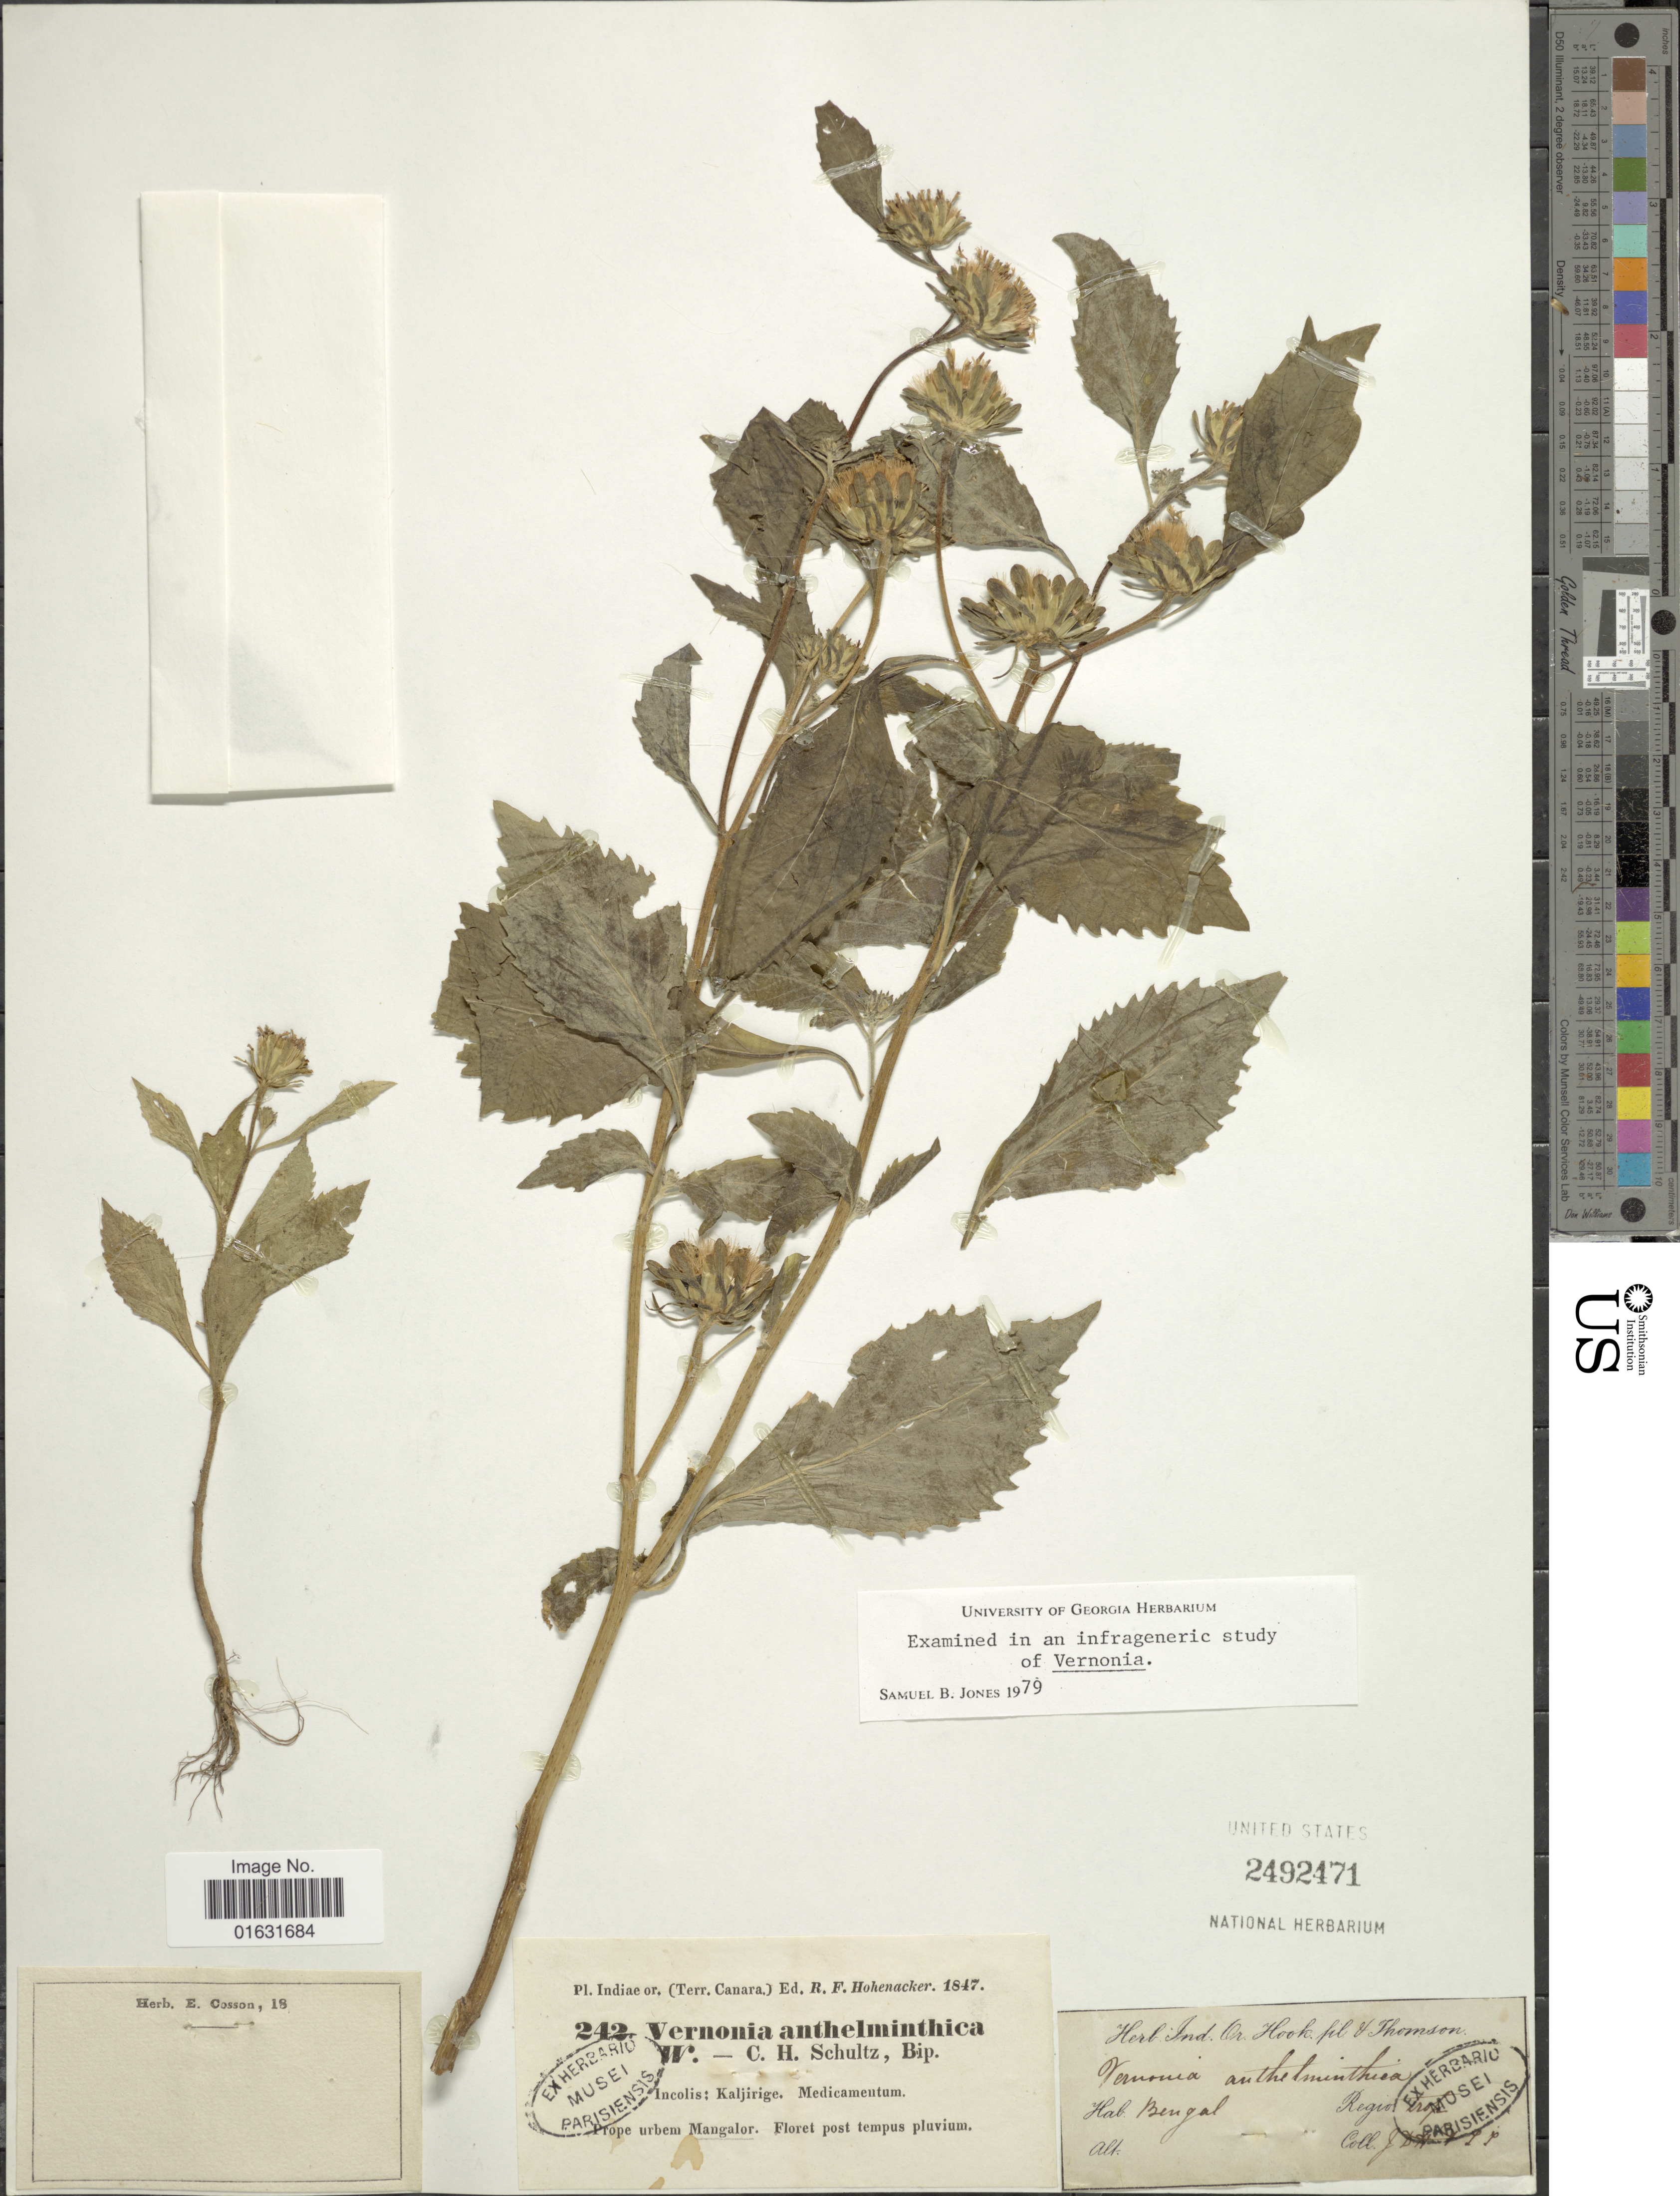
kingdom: Plantae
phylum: Tracheophyta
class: Magnoliopsida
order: Asterales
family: Asteraceae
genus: Baccharoides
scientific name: Baccharoides anthelmintica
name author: (L.) Moench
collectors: R. F. Hohenacker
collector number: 242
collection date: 1847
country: India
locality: (Terr. Canara) Bengal, Incolis: Kaljirige, Medicameutum, Prope urbem Mangalor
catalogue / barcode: US 2492471